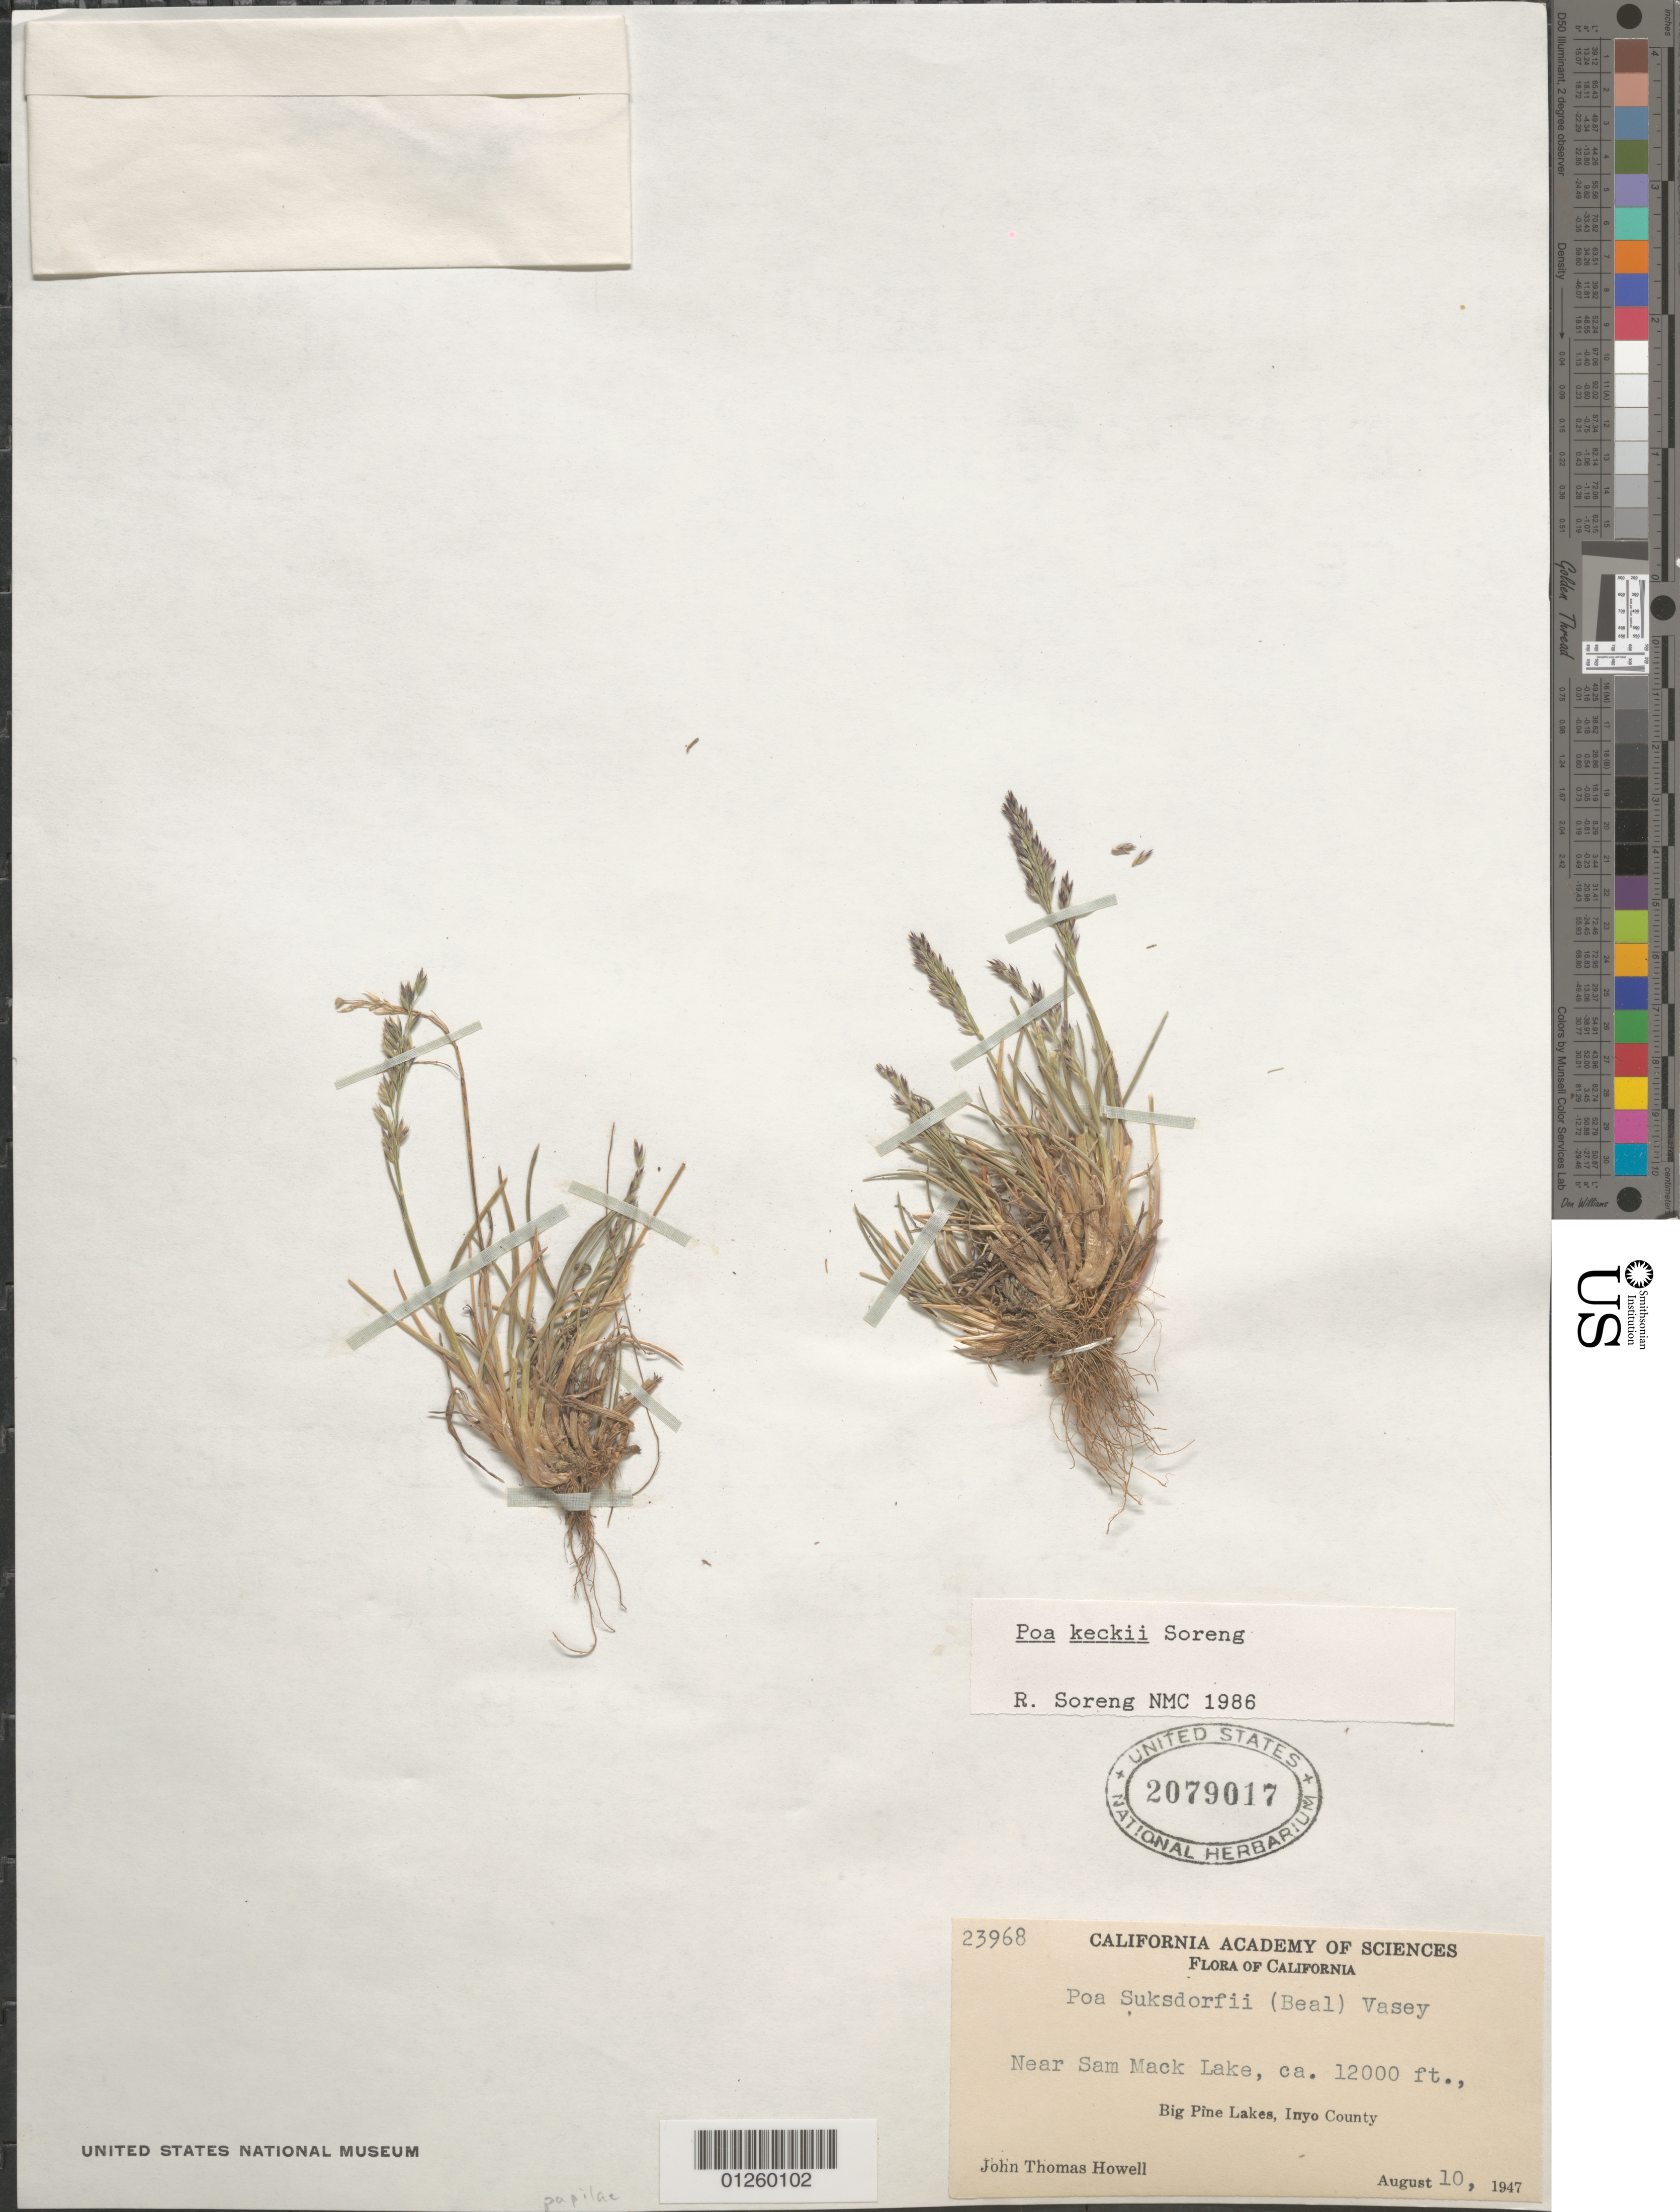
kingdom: Plantae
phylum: Tracheophyta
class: Liliopsida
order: Poales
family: Poaceae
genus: Poa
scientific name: Poa keckii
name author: Soreng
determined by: Soreng, Robert J., Research Associate (BOT), Smithsonian Institution - National Museum of Natural History (UNITED STATES)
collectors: J. T. Howell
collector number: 23968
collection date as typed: August 10, 1947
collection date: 1947-08-10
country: United States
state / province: California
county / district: Inyo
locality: Near Sam Mack Lake, Big Pine Lakes.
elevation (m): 3658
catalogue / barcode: US 2079017